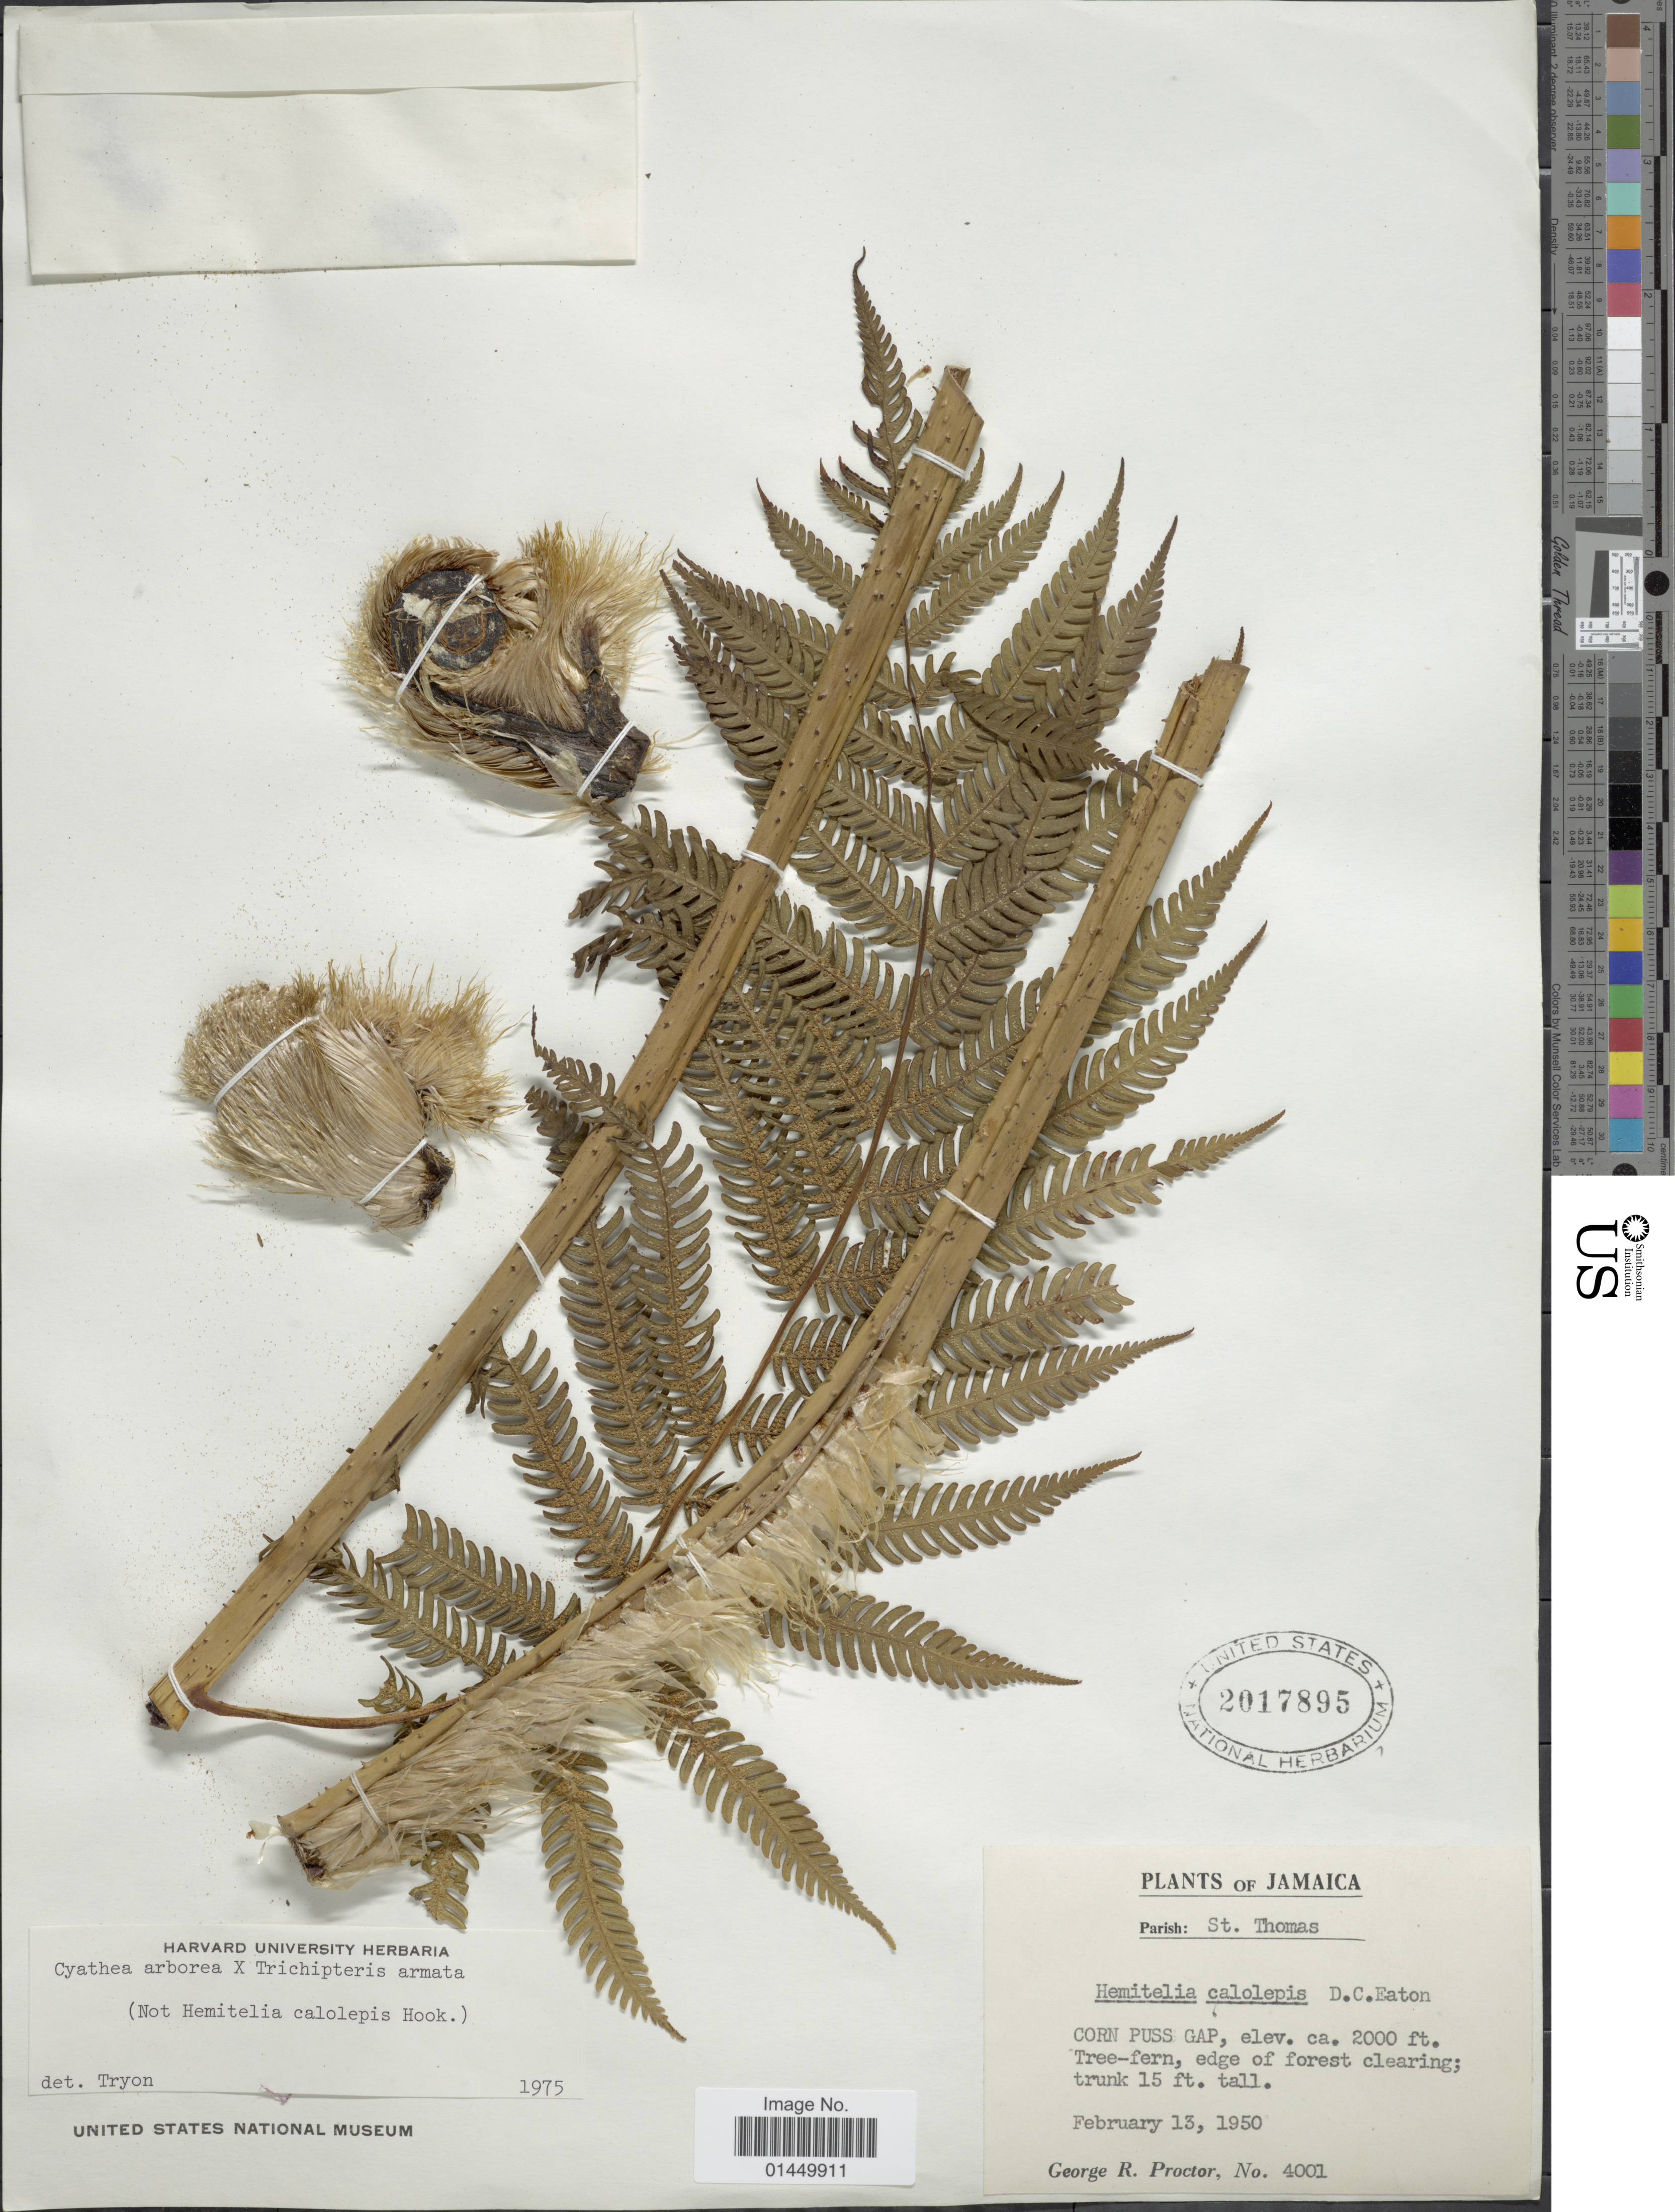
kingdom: Plantae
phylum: Tracheophyta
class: Polypodiopsida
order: Cyatheales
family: Cyatheaceae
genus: Cyathea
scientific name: Cyathea arborea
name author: (L.) Sm.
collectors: G. R. Proctor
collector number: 4001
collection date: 1950-02-13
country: Jamaica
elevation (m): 610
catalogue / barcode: US 2017895